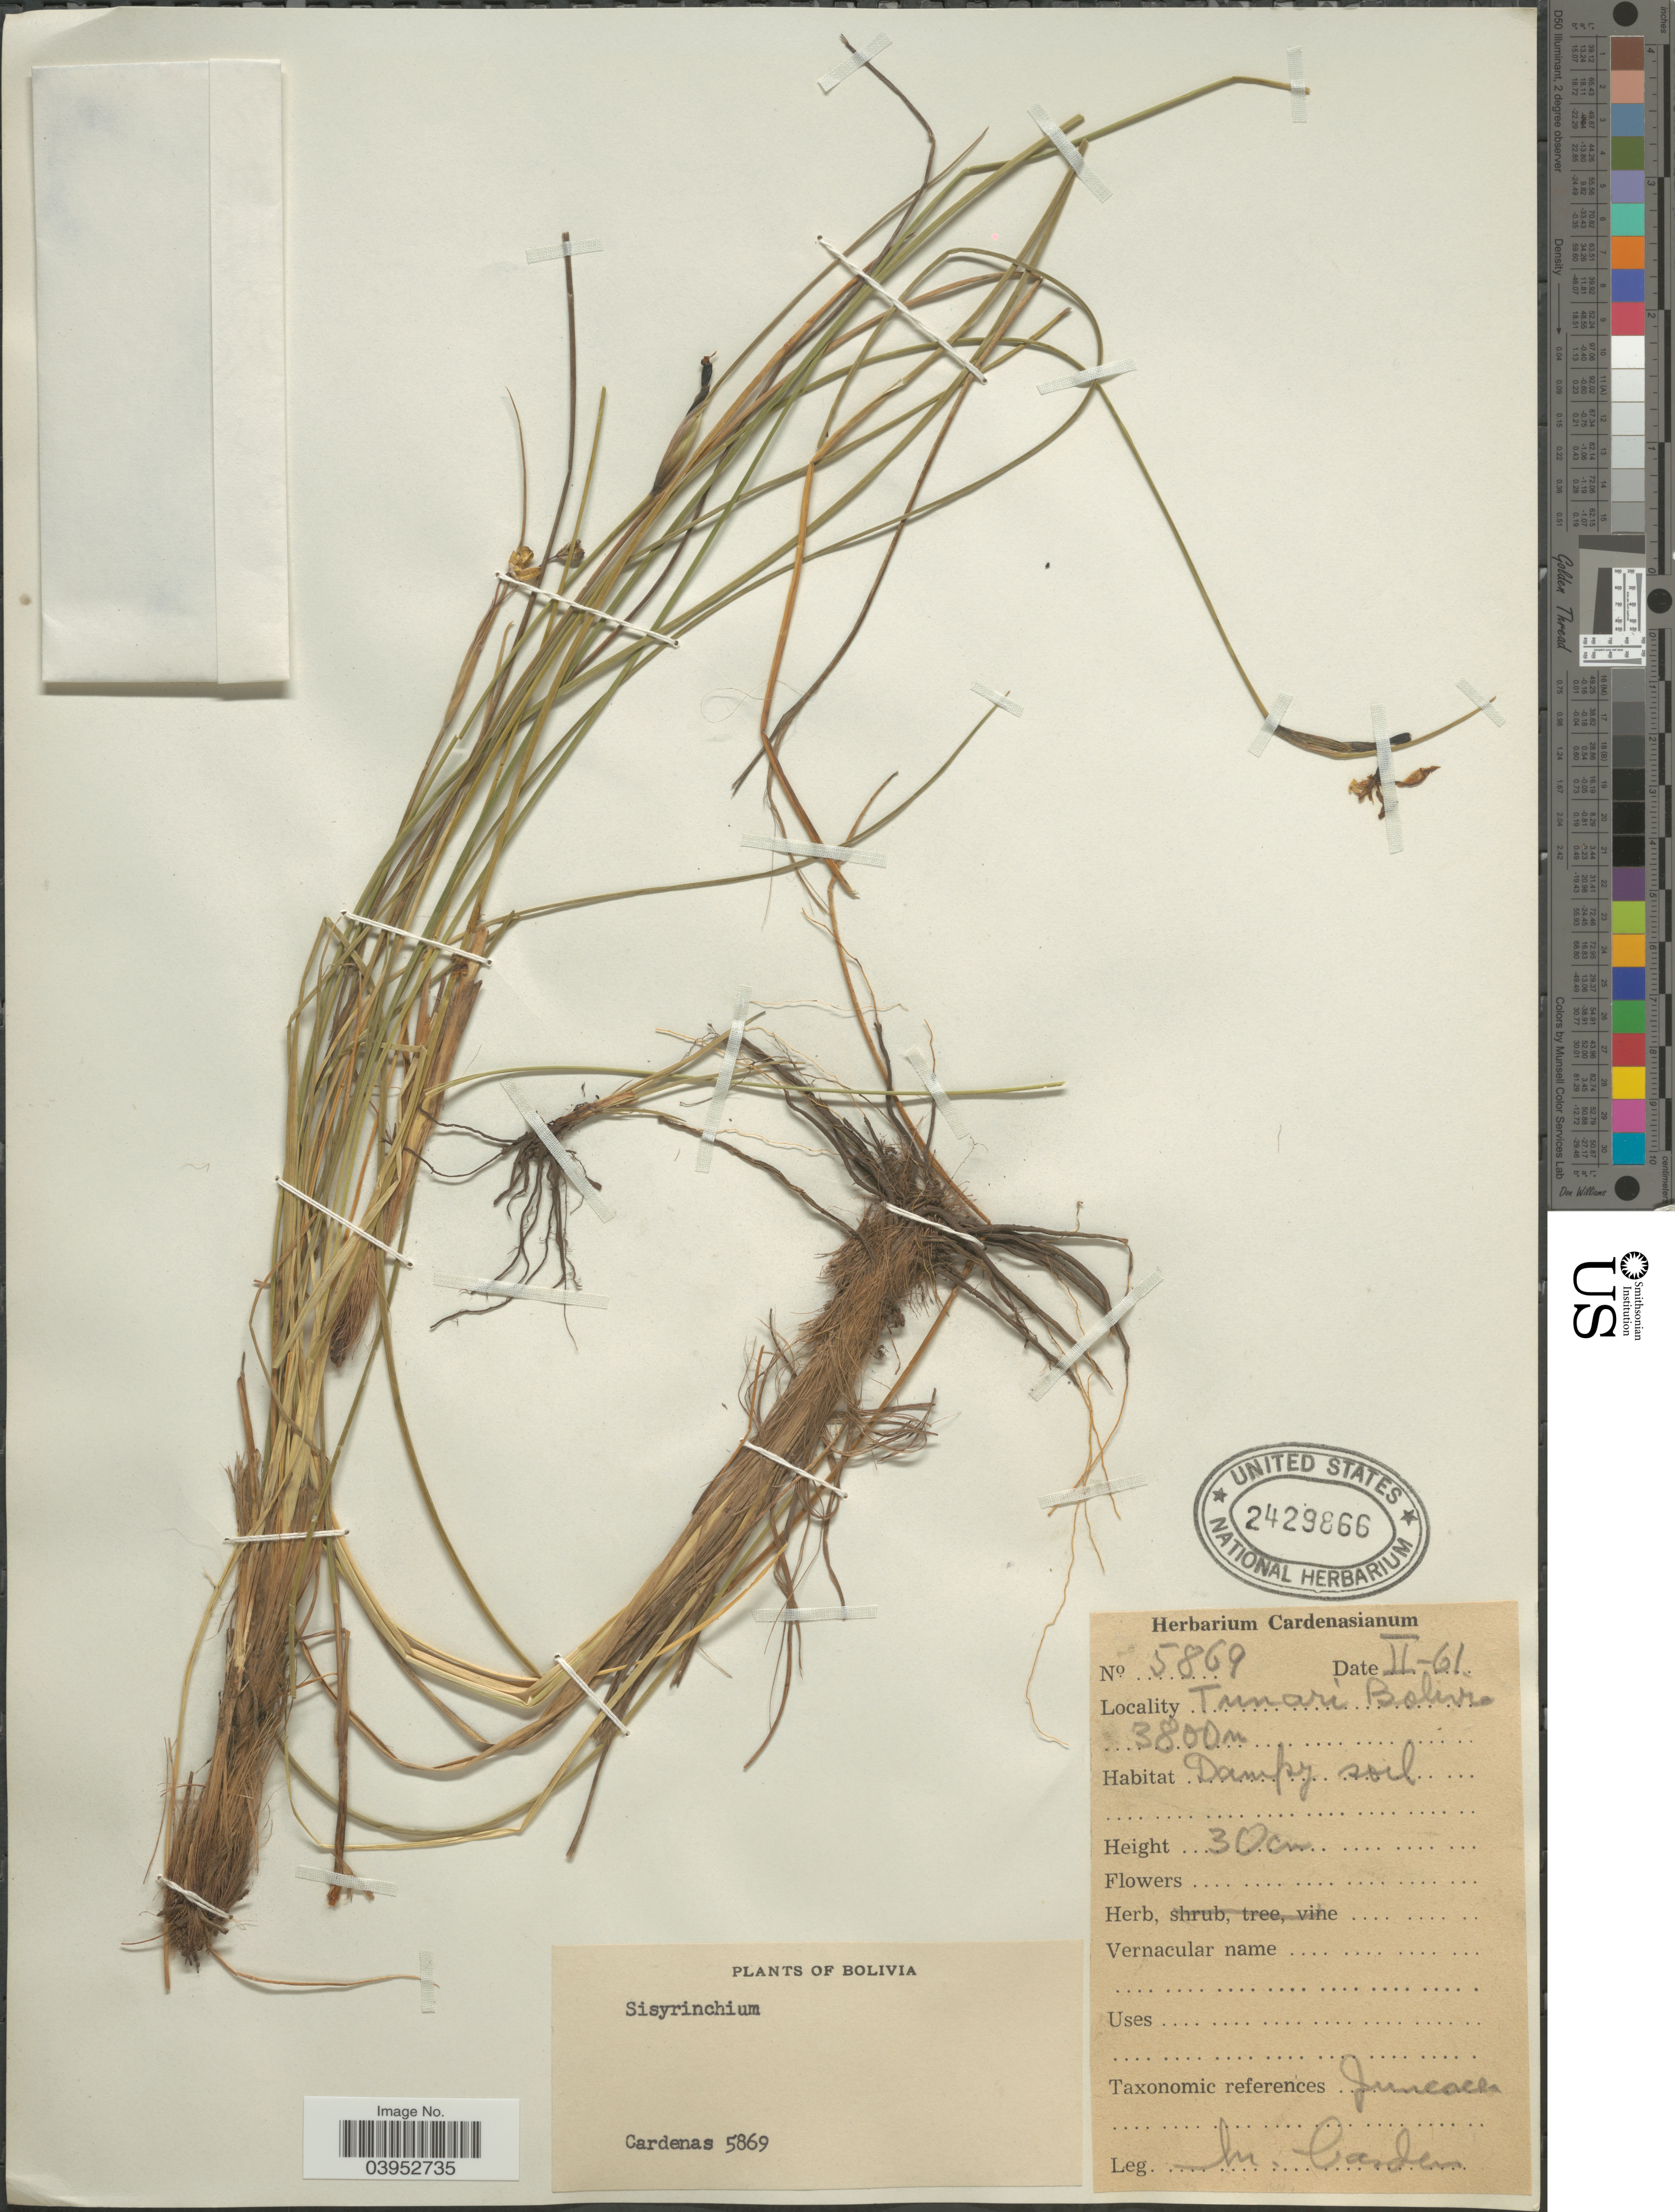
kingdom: Plantae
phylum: Tracheophyta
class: Liliopsida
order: Asparagales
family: Iridaceae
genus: Sisyrinchium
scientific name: Sisyrinchium sp.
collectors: M. Cárdenas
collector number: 5869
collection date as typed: Transcribed d/m/y: /2/61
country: Bolivia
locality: Tunavi.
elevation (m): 3800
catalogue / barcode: US 2429866